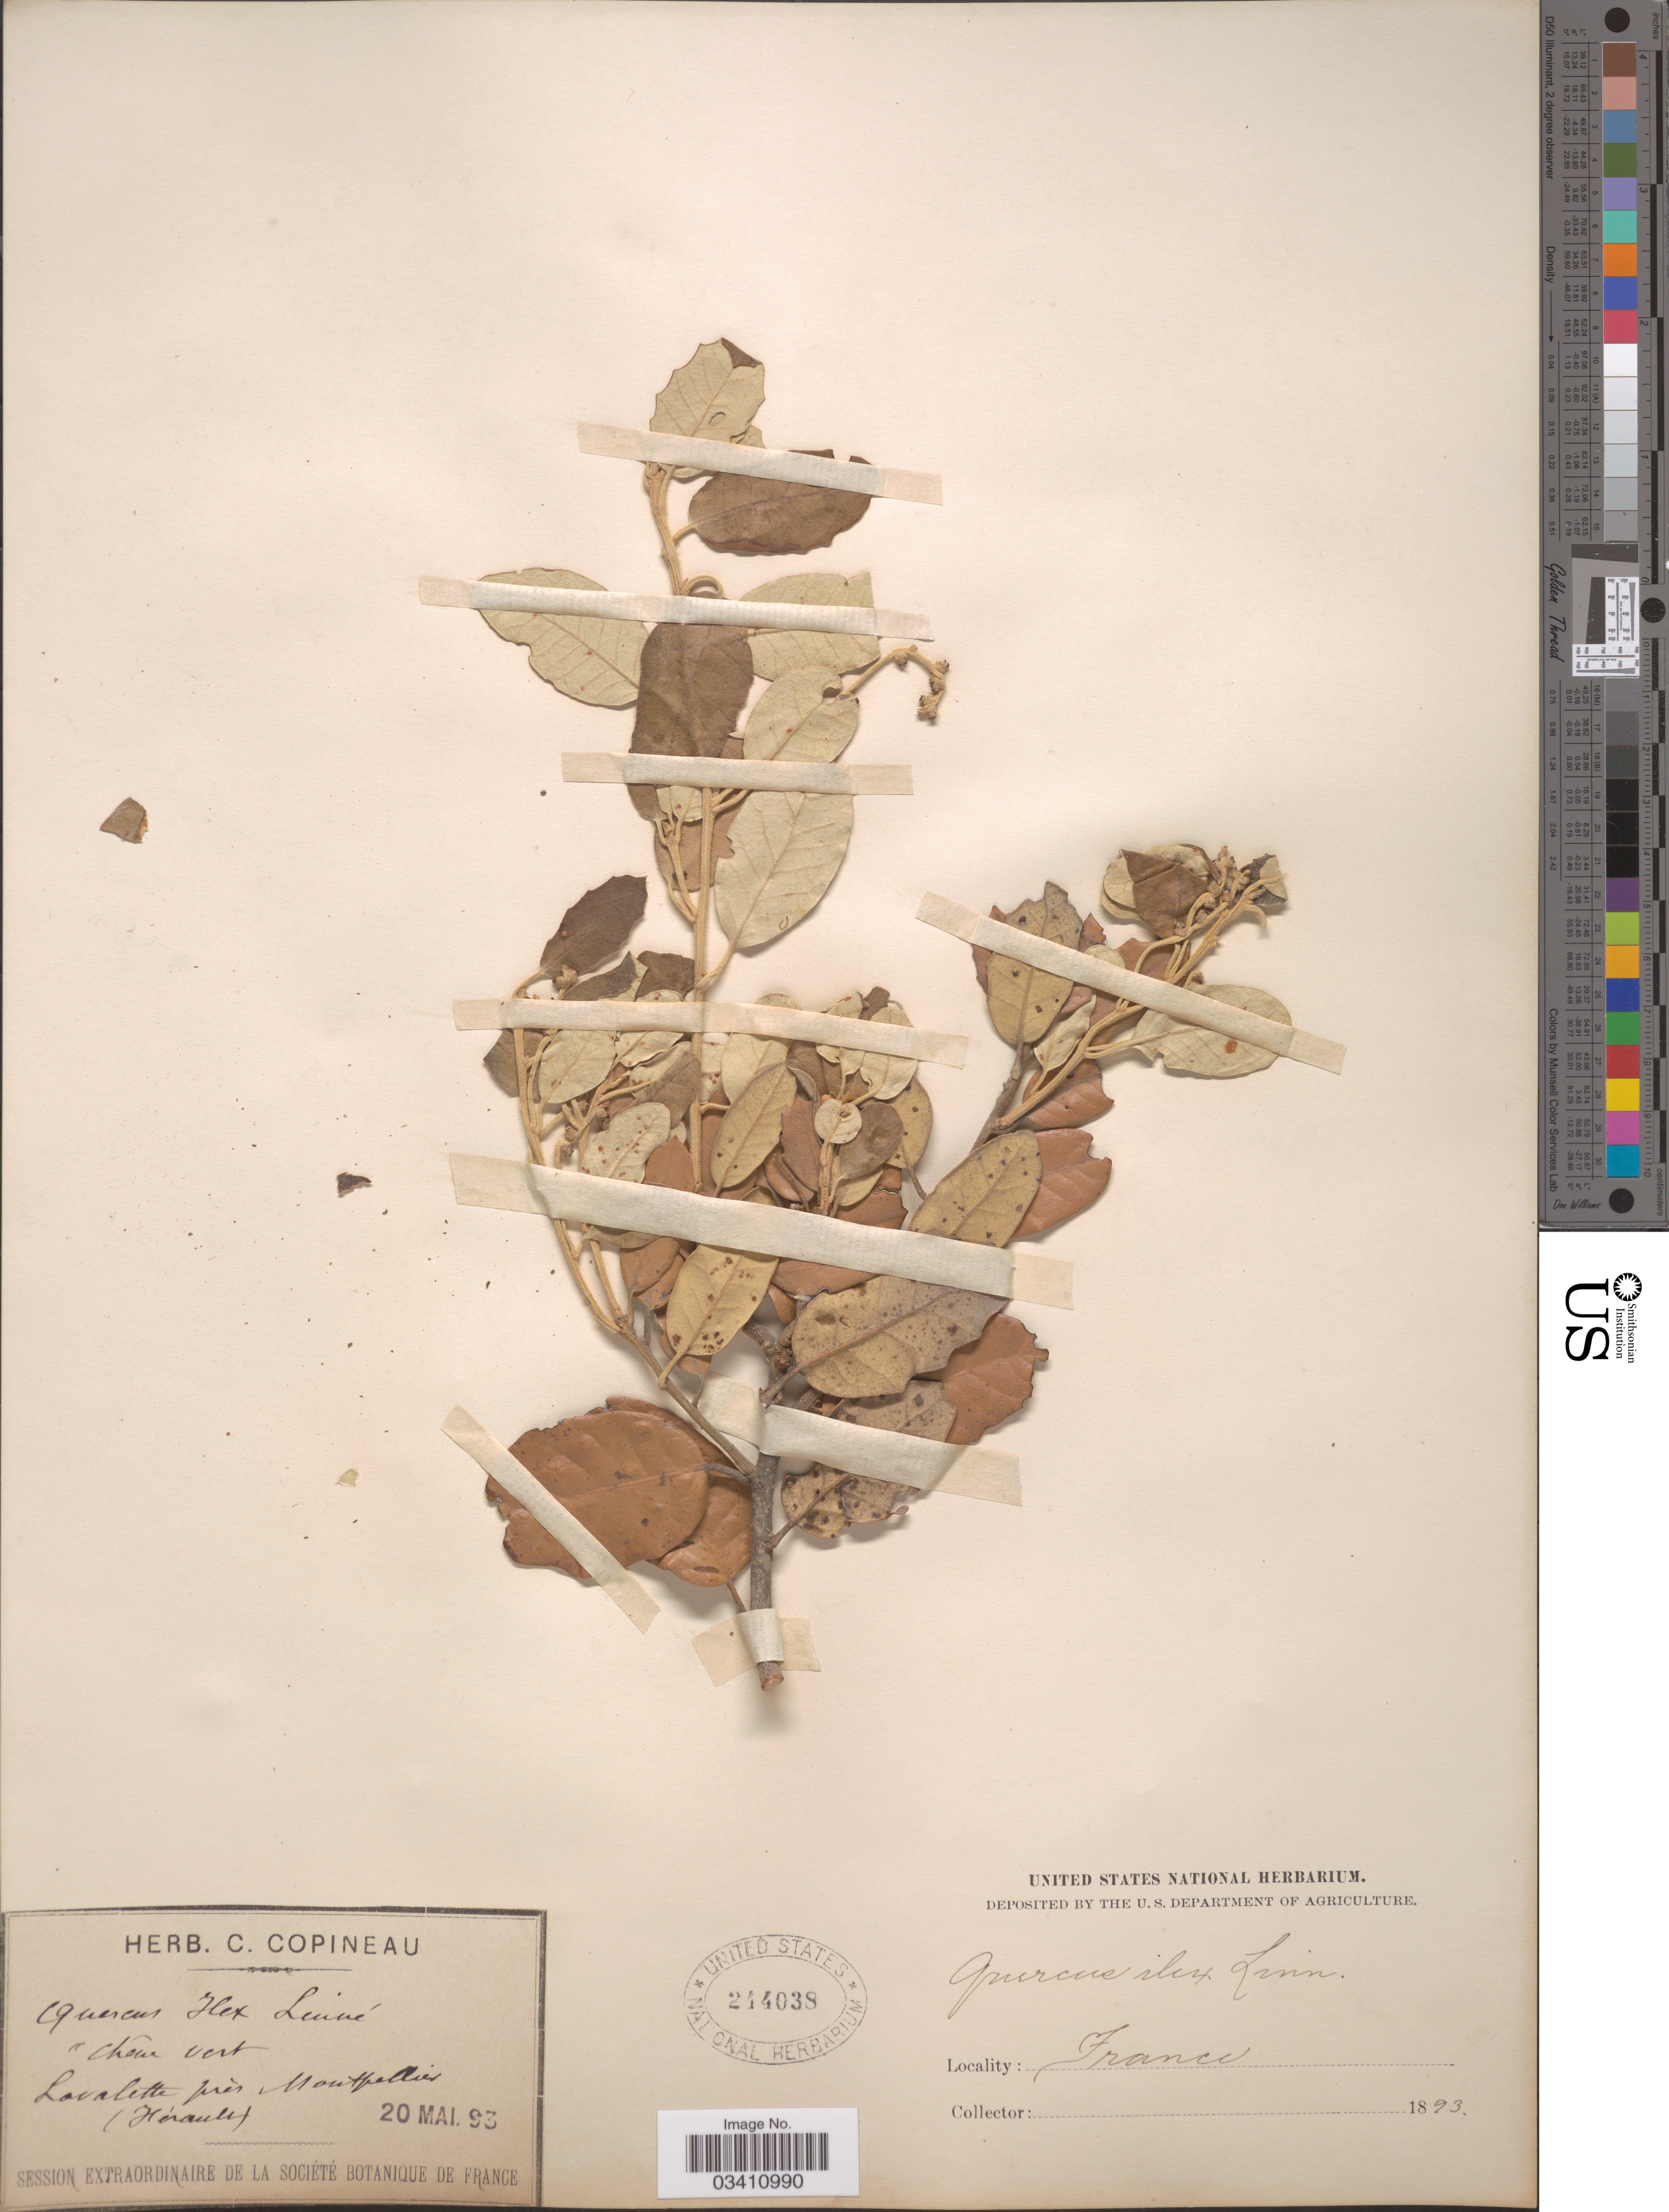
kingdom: Plantae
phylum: Tracheophyta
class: Magnoliopsida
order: Fagales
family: Fagaceae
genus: Quercus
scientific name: Quercus ilex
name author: Lour.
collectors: ex herb. C. Copineau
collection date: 1893-05-20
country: France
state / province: Occitanie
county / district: Hérault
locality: Lovalette près Montpellier (Hérault).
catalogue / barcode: US 244038